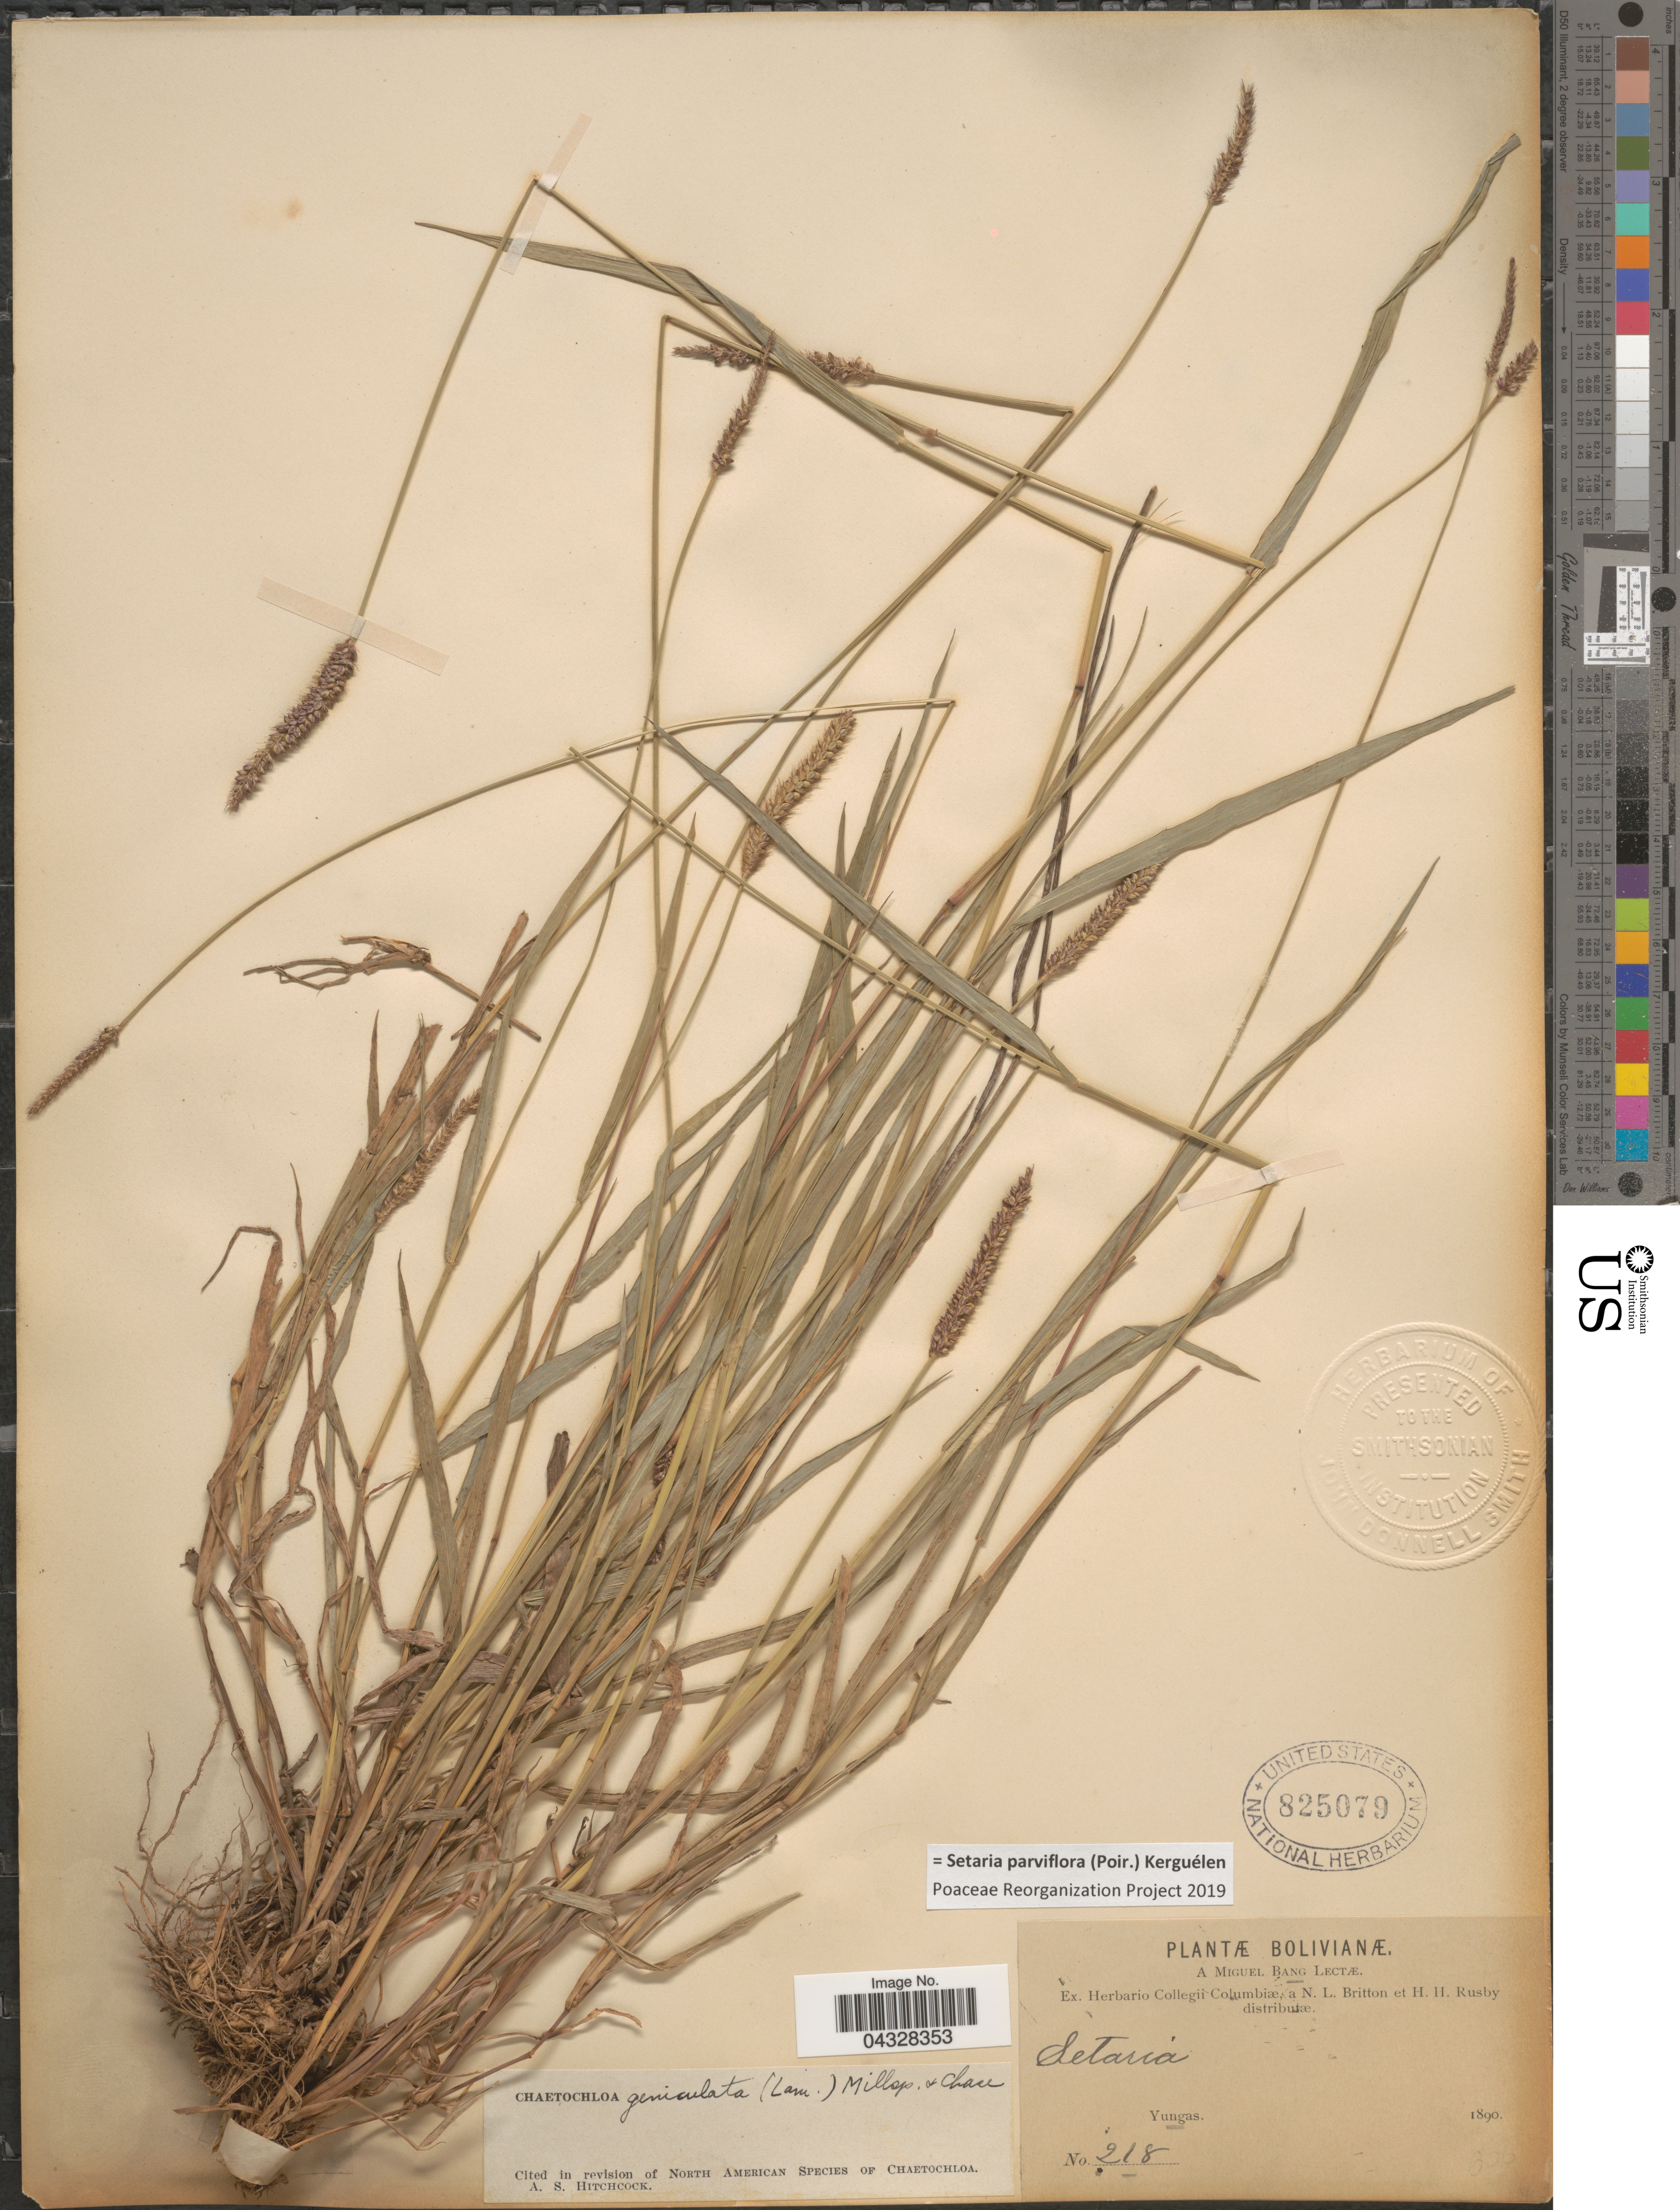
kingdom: Plantae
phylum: Tracheophyta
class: Liliopsida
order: Poales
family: Poaceae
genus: Setaria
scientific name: Setaria parviflora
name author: (Poir.) Kerguélen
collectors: M. Bang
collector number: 218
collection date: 1890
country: Bolivia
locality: Yungas.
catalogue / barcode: US 825079